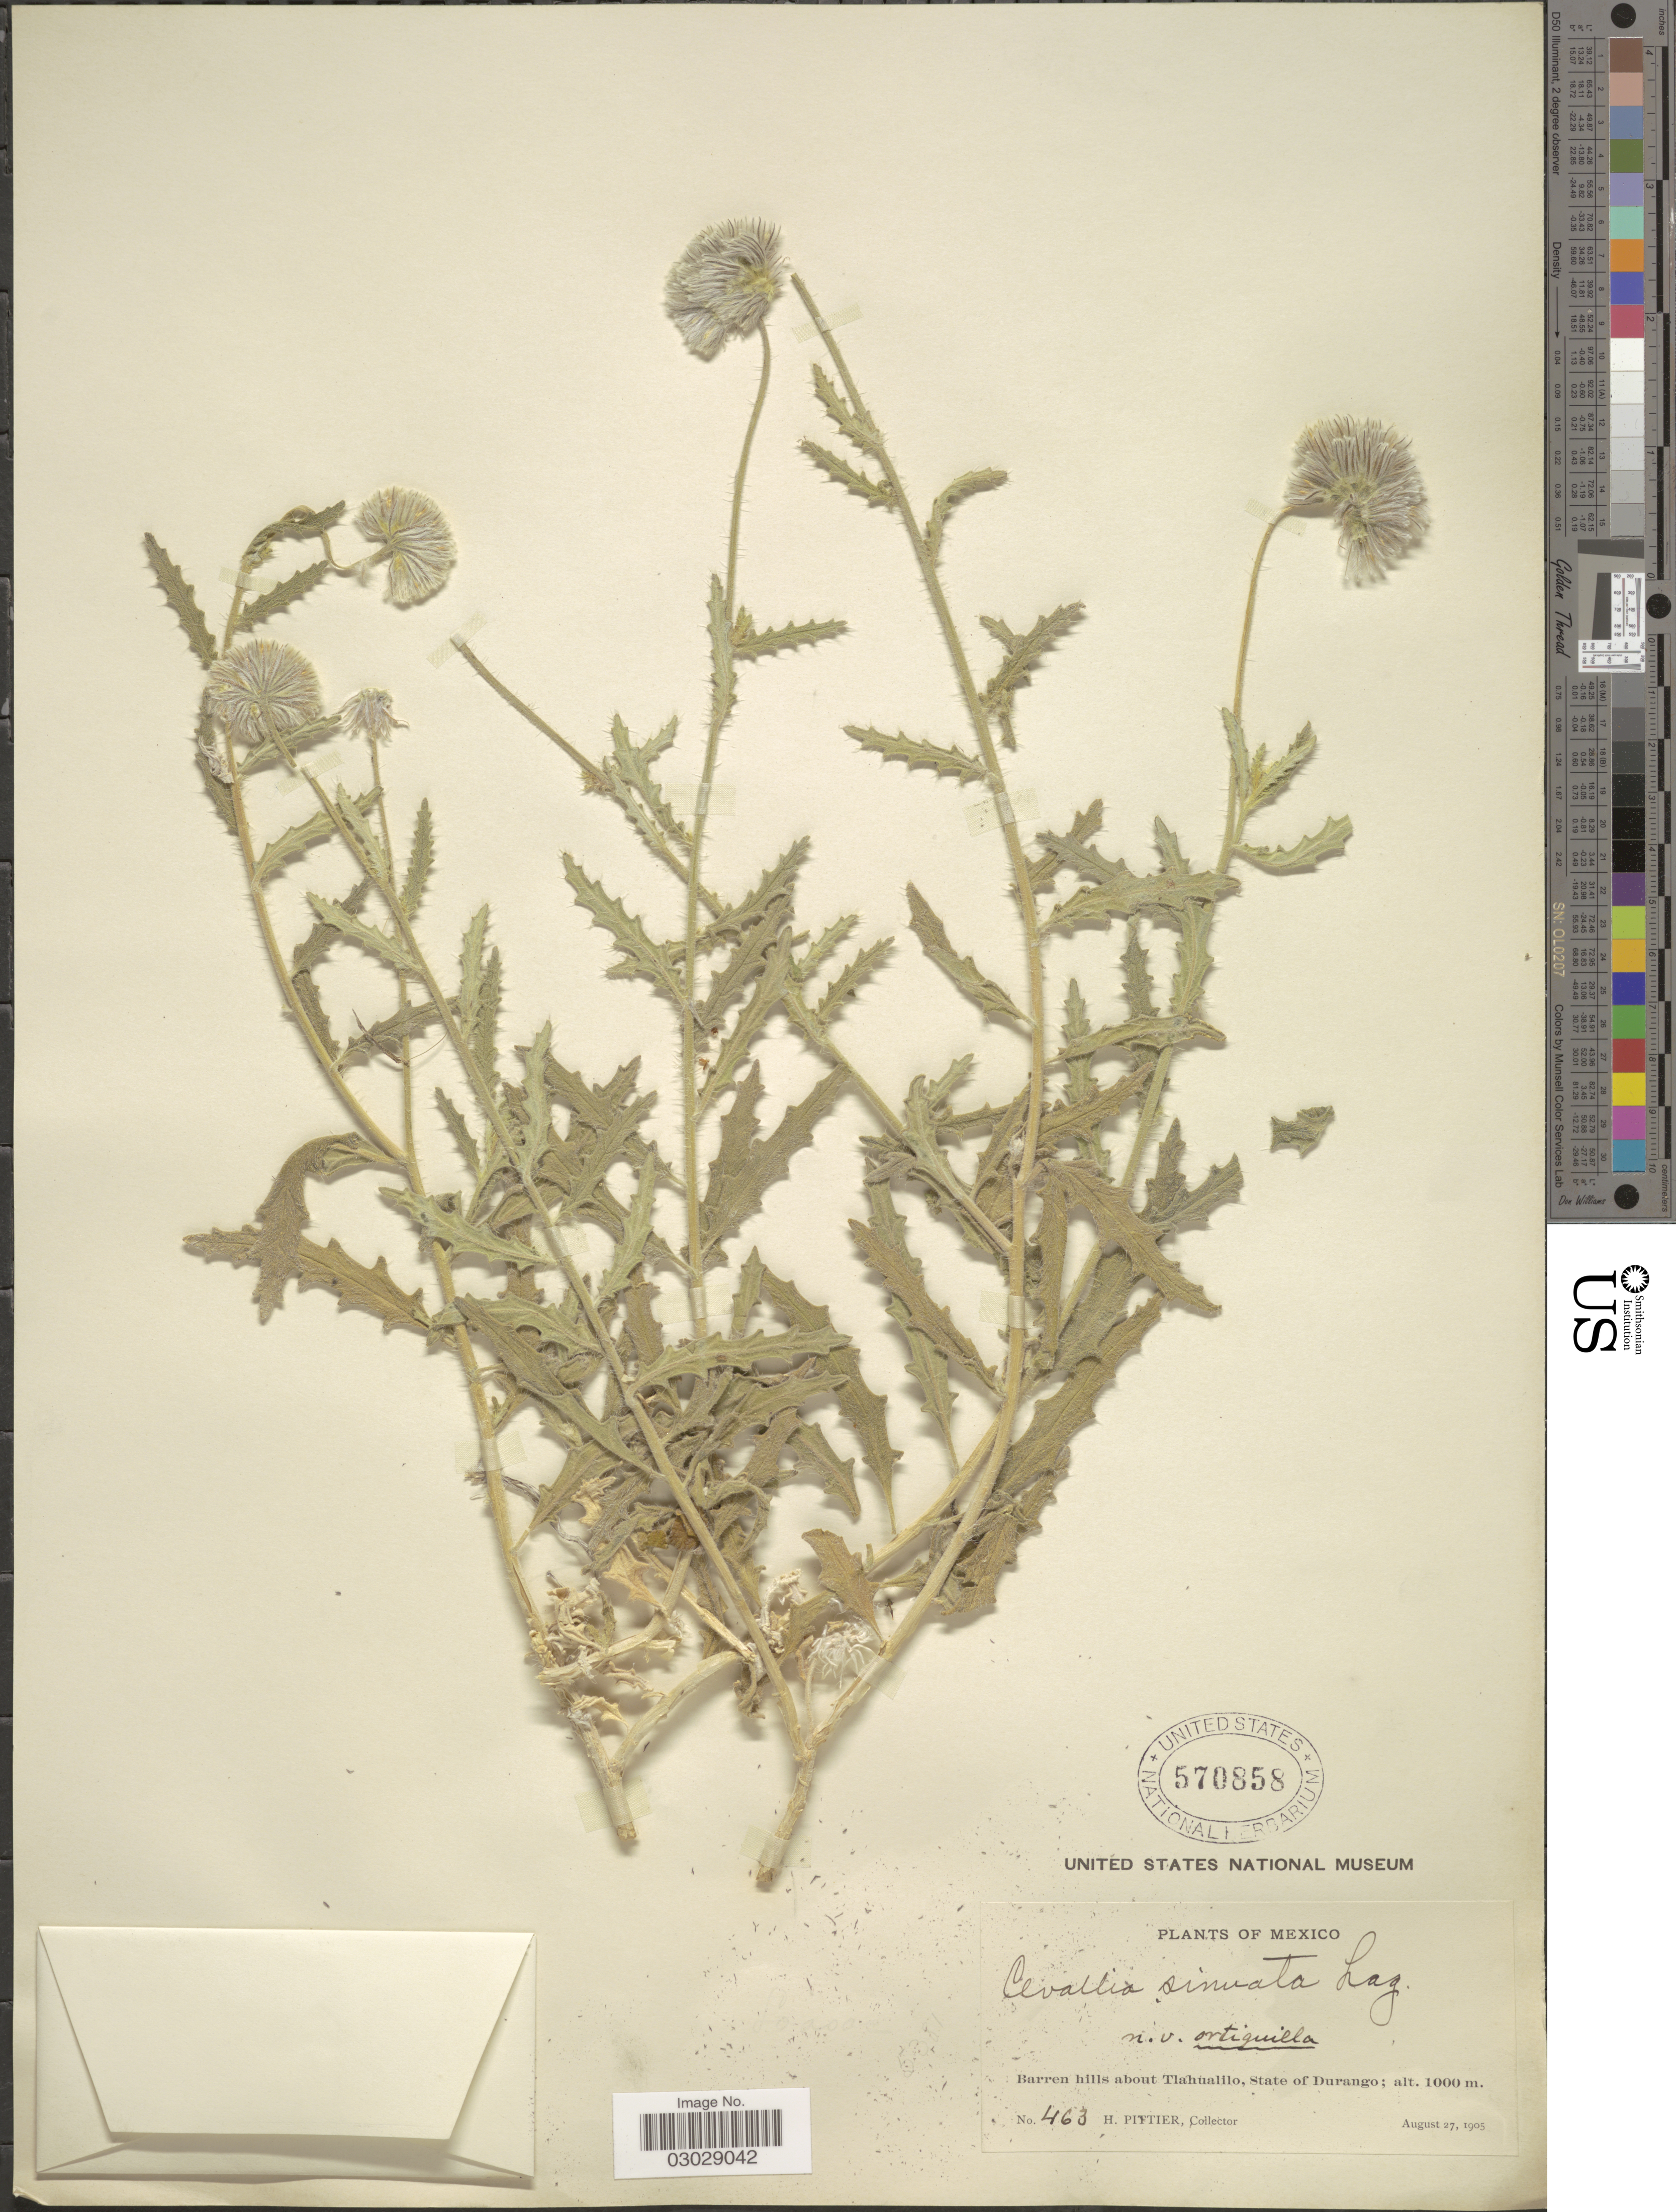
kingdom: Plantae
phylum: Tracheophyta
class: Magnoliopsida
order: Cornales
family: Loasaceae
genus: Cevallia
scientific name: Cevallia sinuata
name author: Lag.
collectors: H. F. Pittier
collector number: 463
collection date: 1905-08-27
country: Mexico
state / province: Durango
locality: Barren hills about Tlahualito.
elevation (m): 1000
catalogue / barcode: US 570858